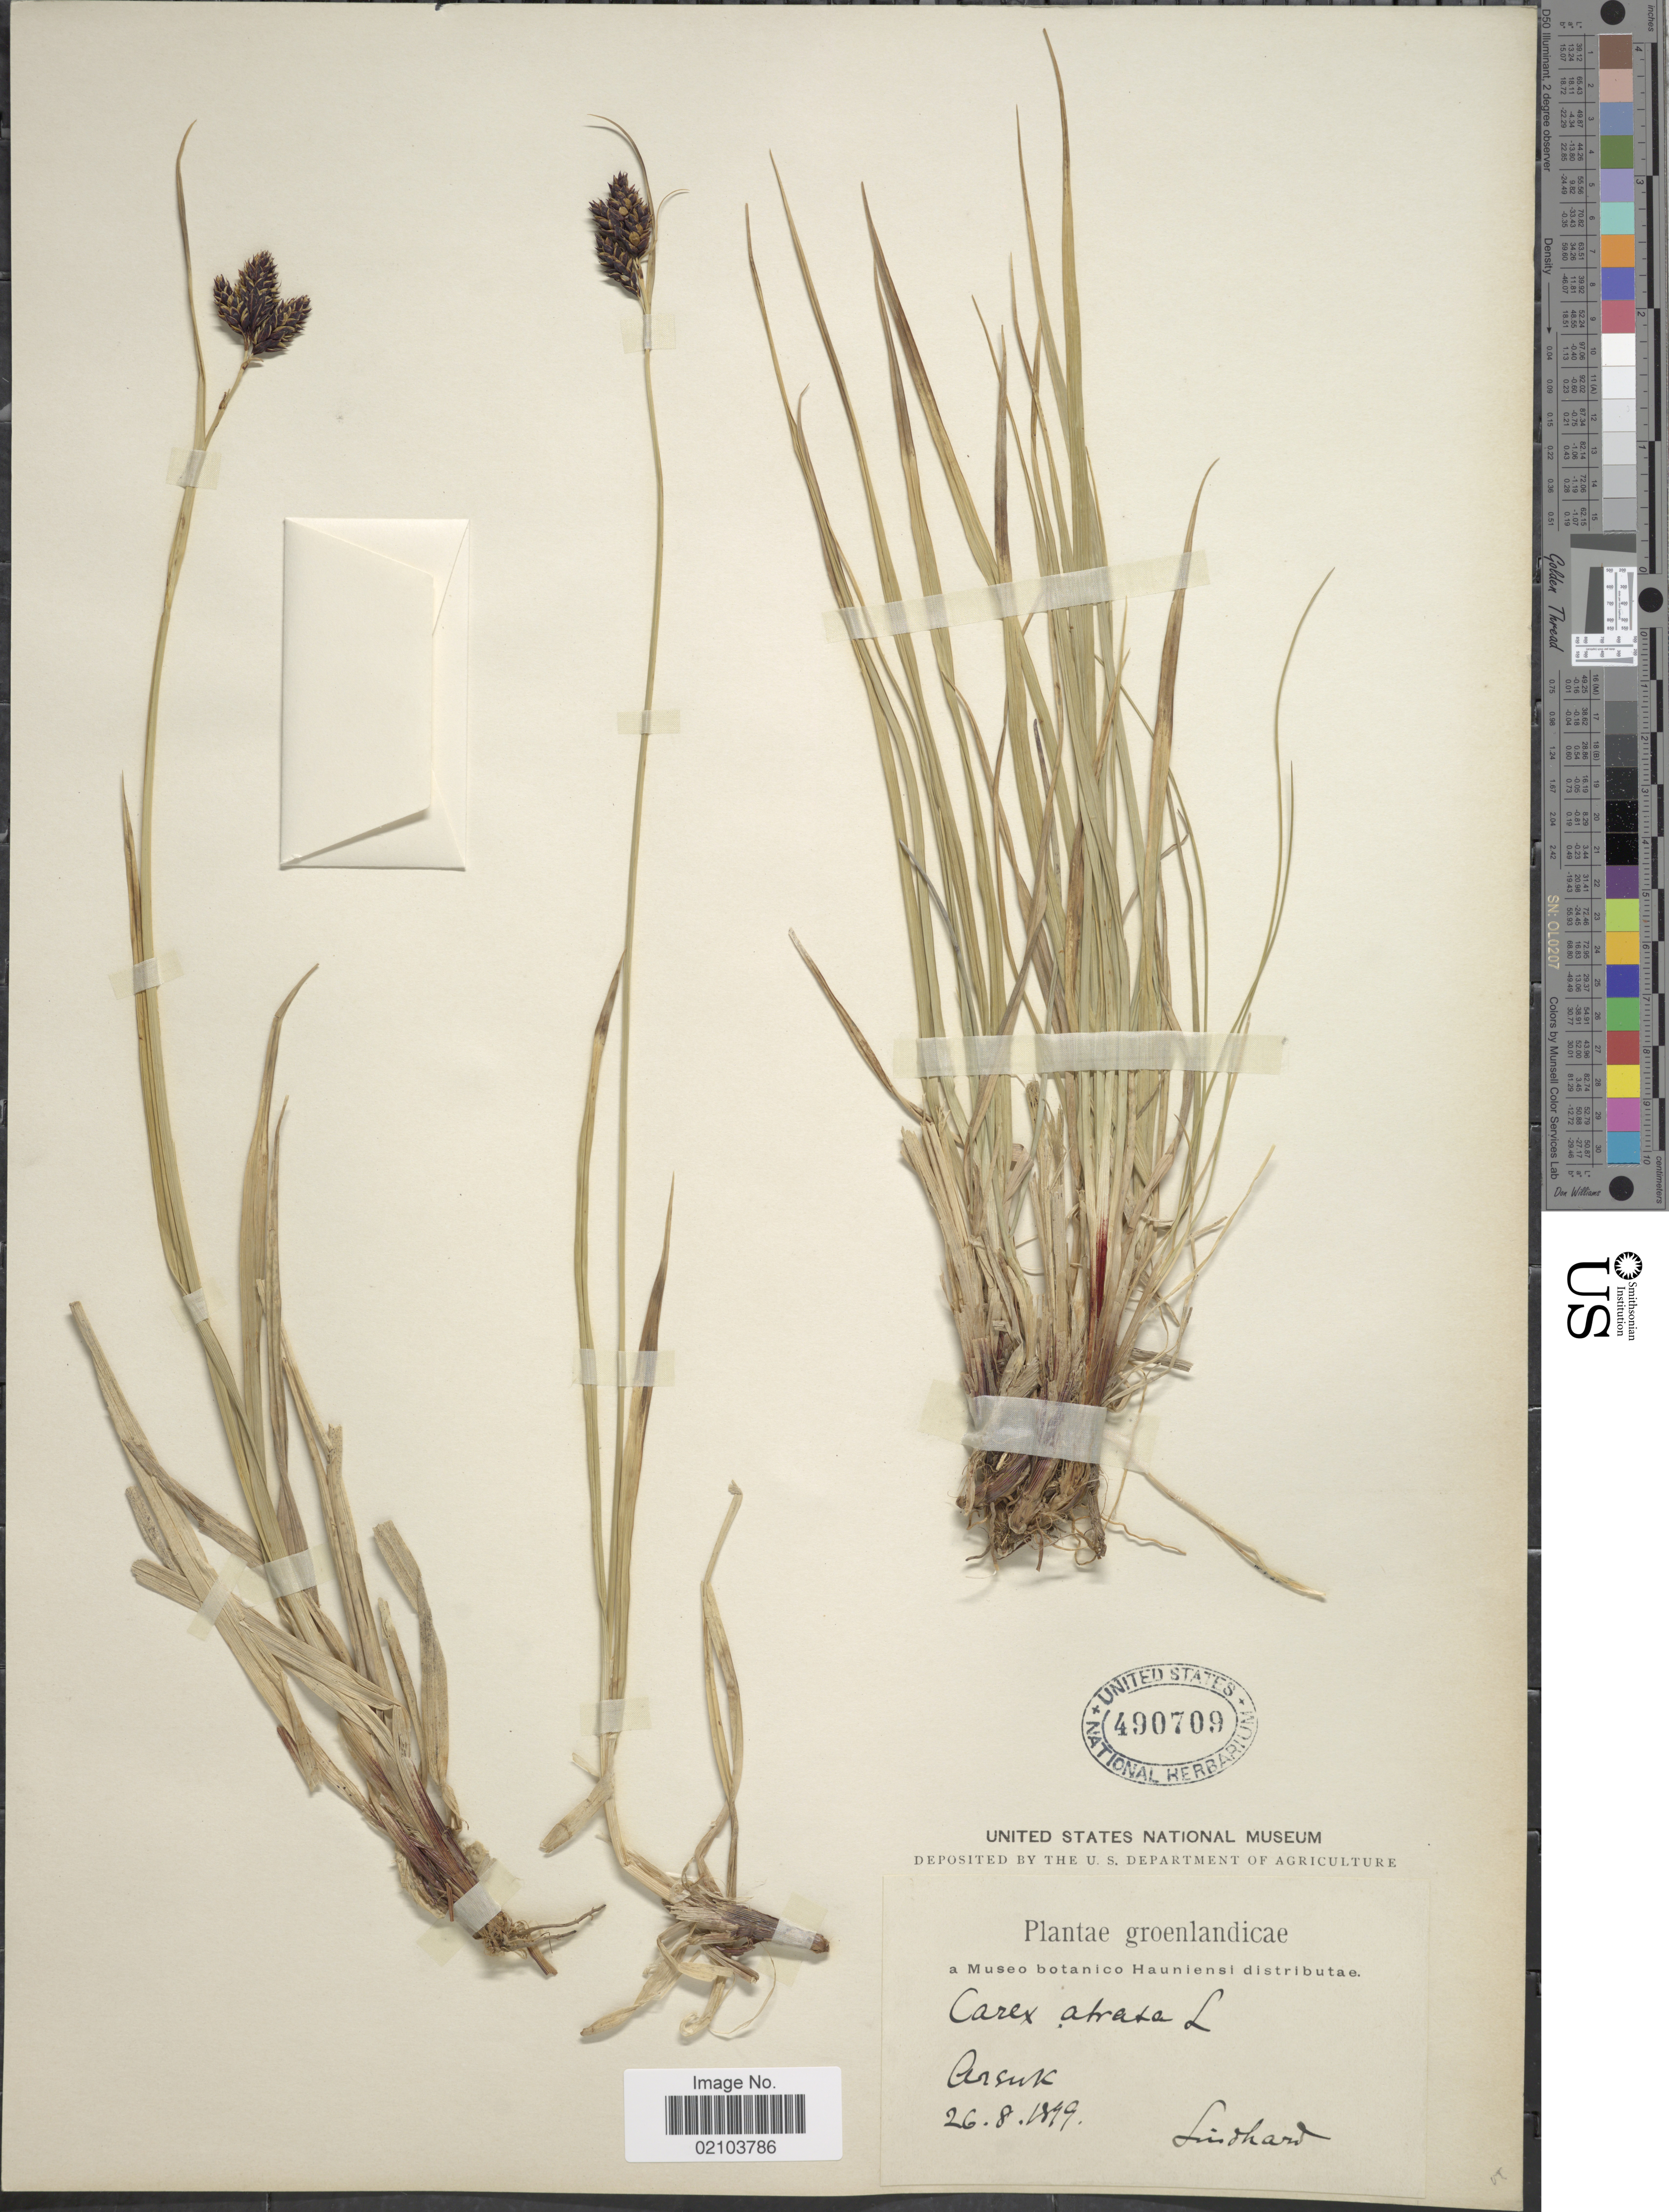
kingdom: Plantae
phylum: Tracheophyta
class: Liliopsida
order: Poales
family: Cyperaceae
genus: Carex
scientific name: Carex atrata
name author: L.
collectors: Lindhard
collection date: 1889-08-26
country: Greenland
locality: Groenlandicae. Cersuk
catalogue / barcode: US 490709